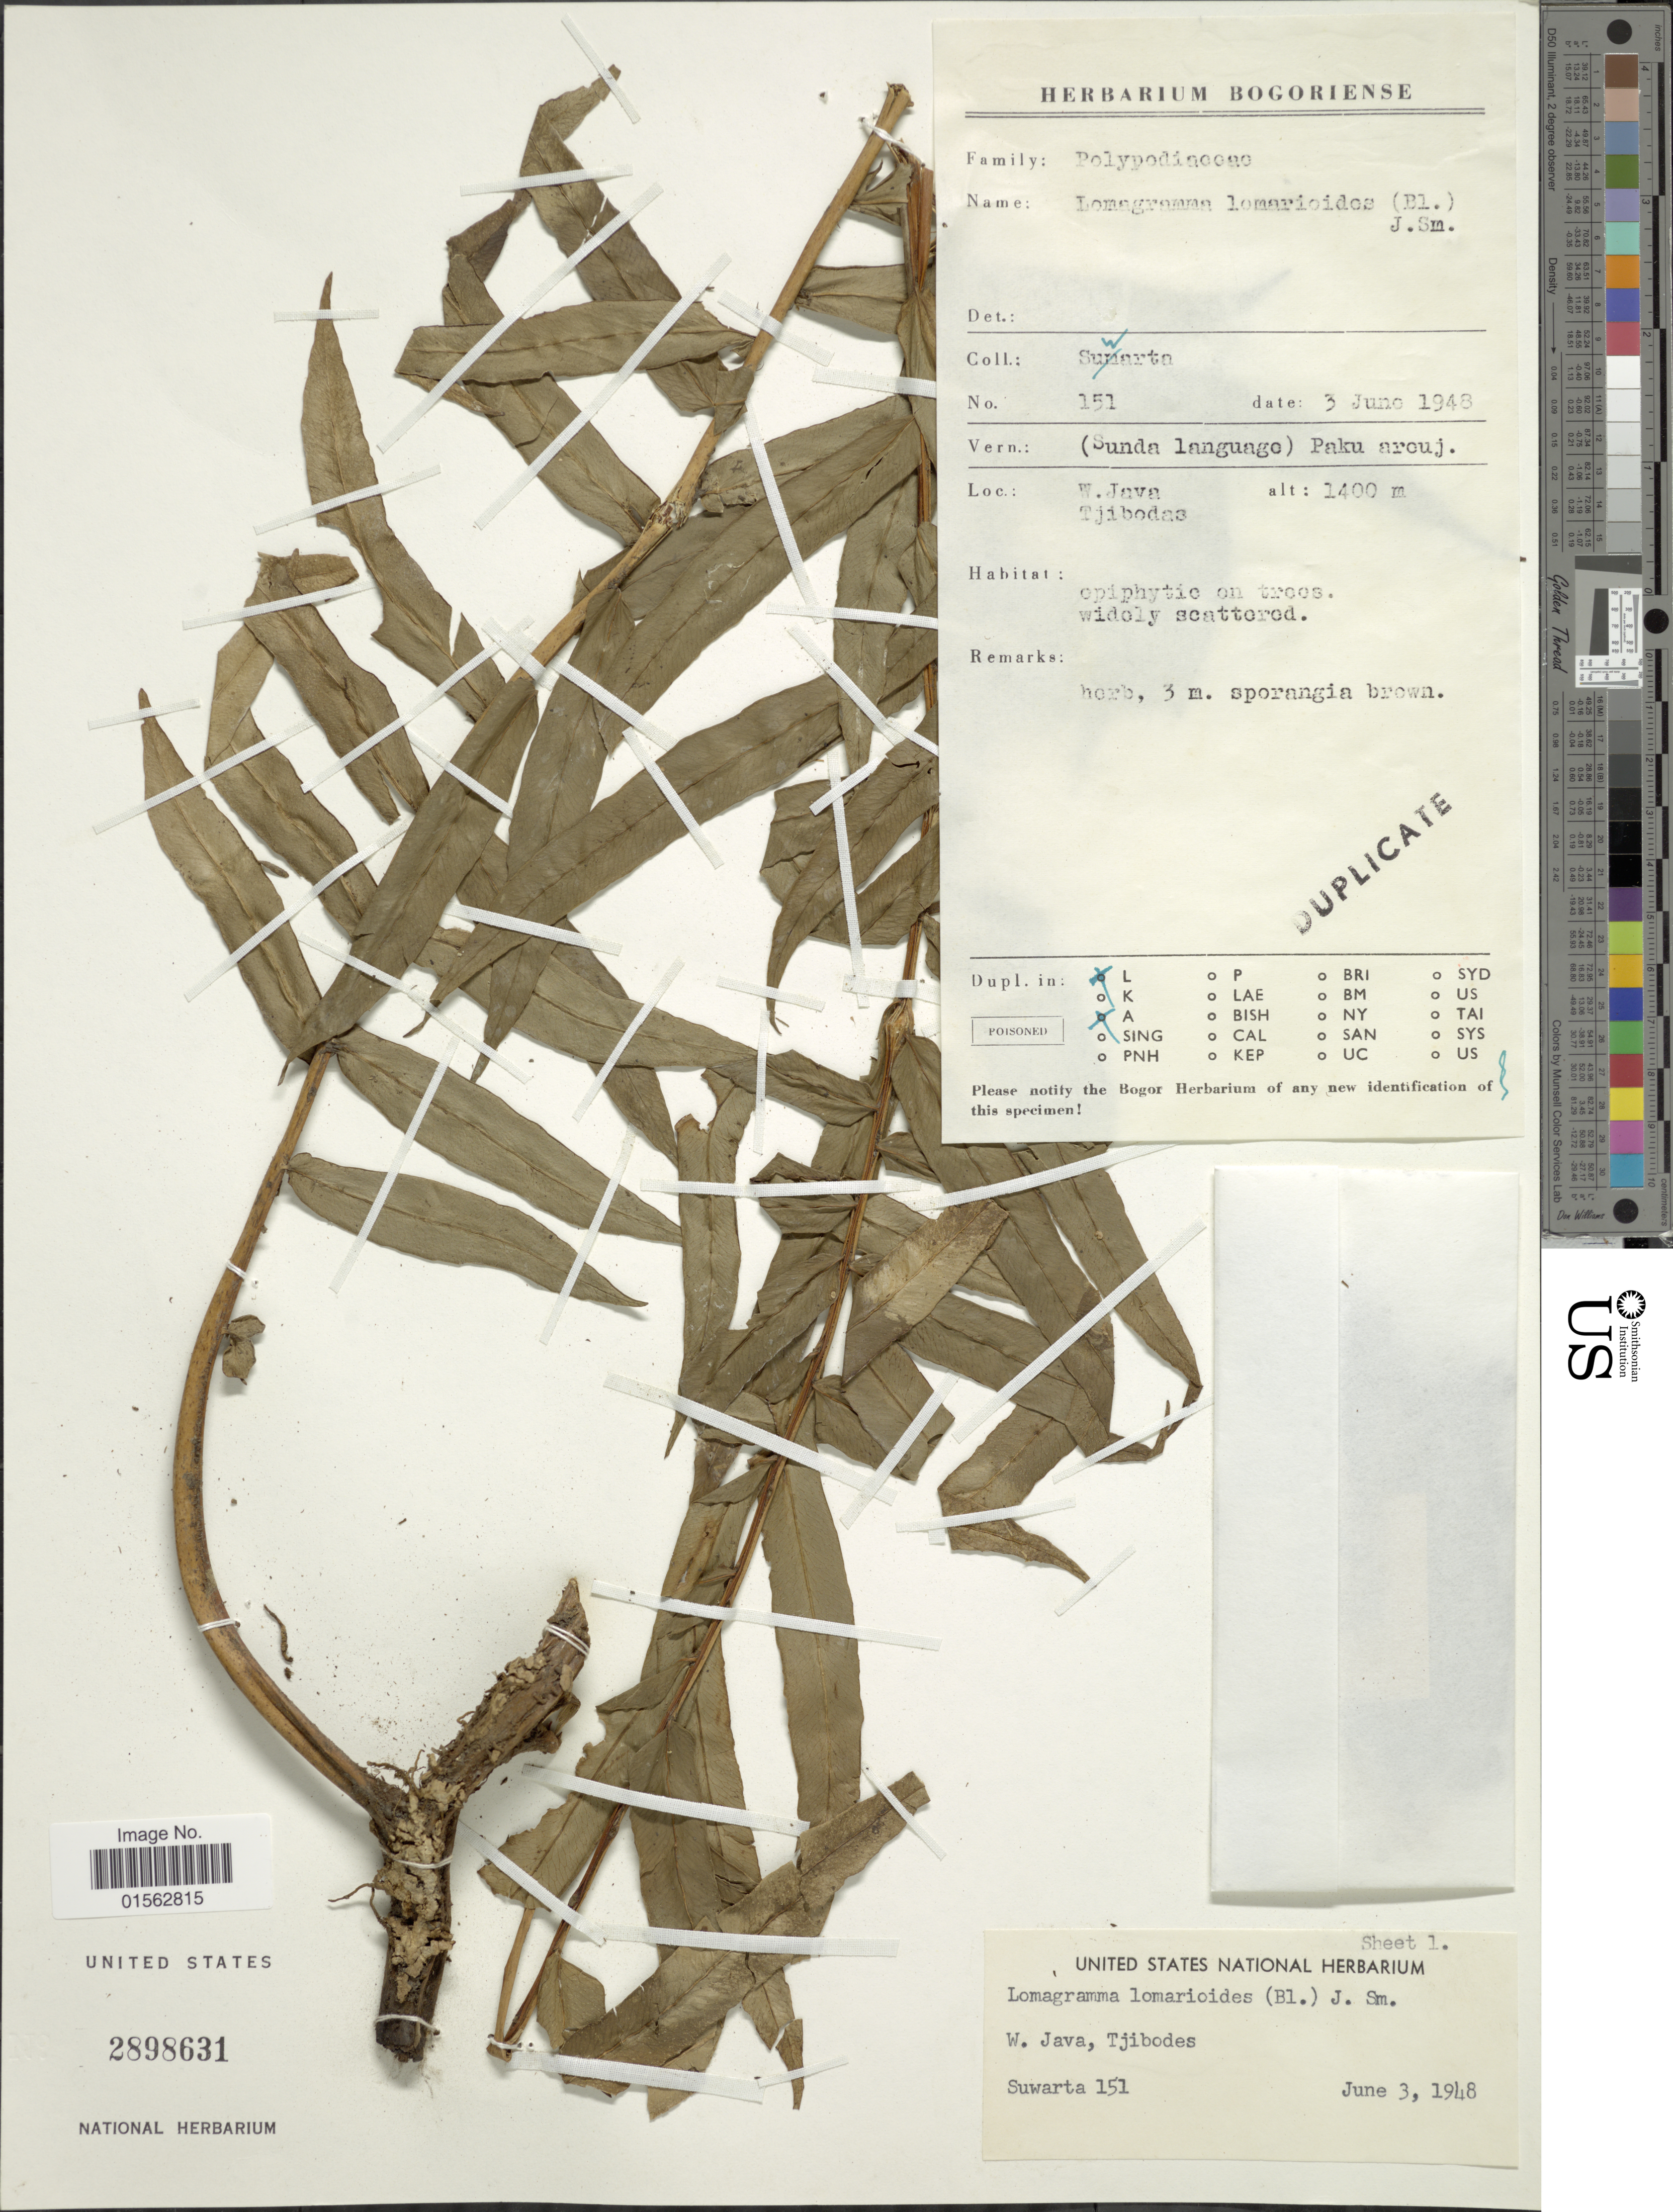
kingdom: Plantae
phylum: Tracheophyta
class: Polypodiopsida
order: Polypodiales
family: Dryopteridaceae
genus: Lomagramma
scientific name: Lomagramma lomarioides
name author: (Blume) J. Sm.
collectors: Suwarta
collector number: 151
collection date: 1948-06-03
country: Indonesia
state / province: Java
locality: W. Java, Tjibodas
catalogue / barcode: US 2898631